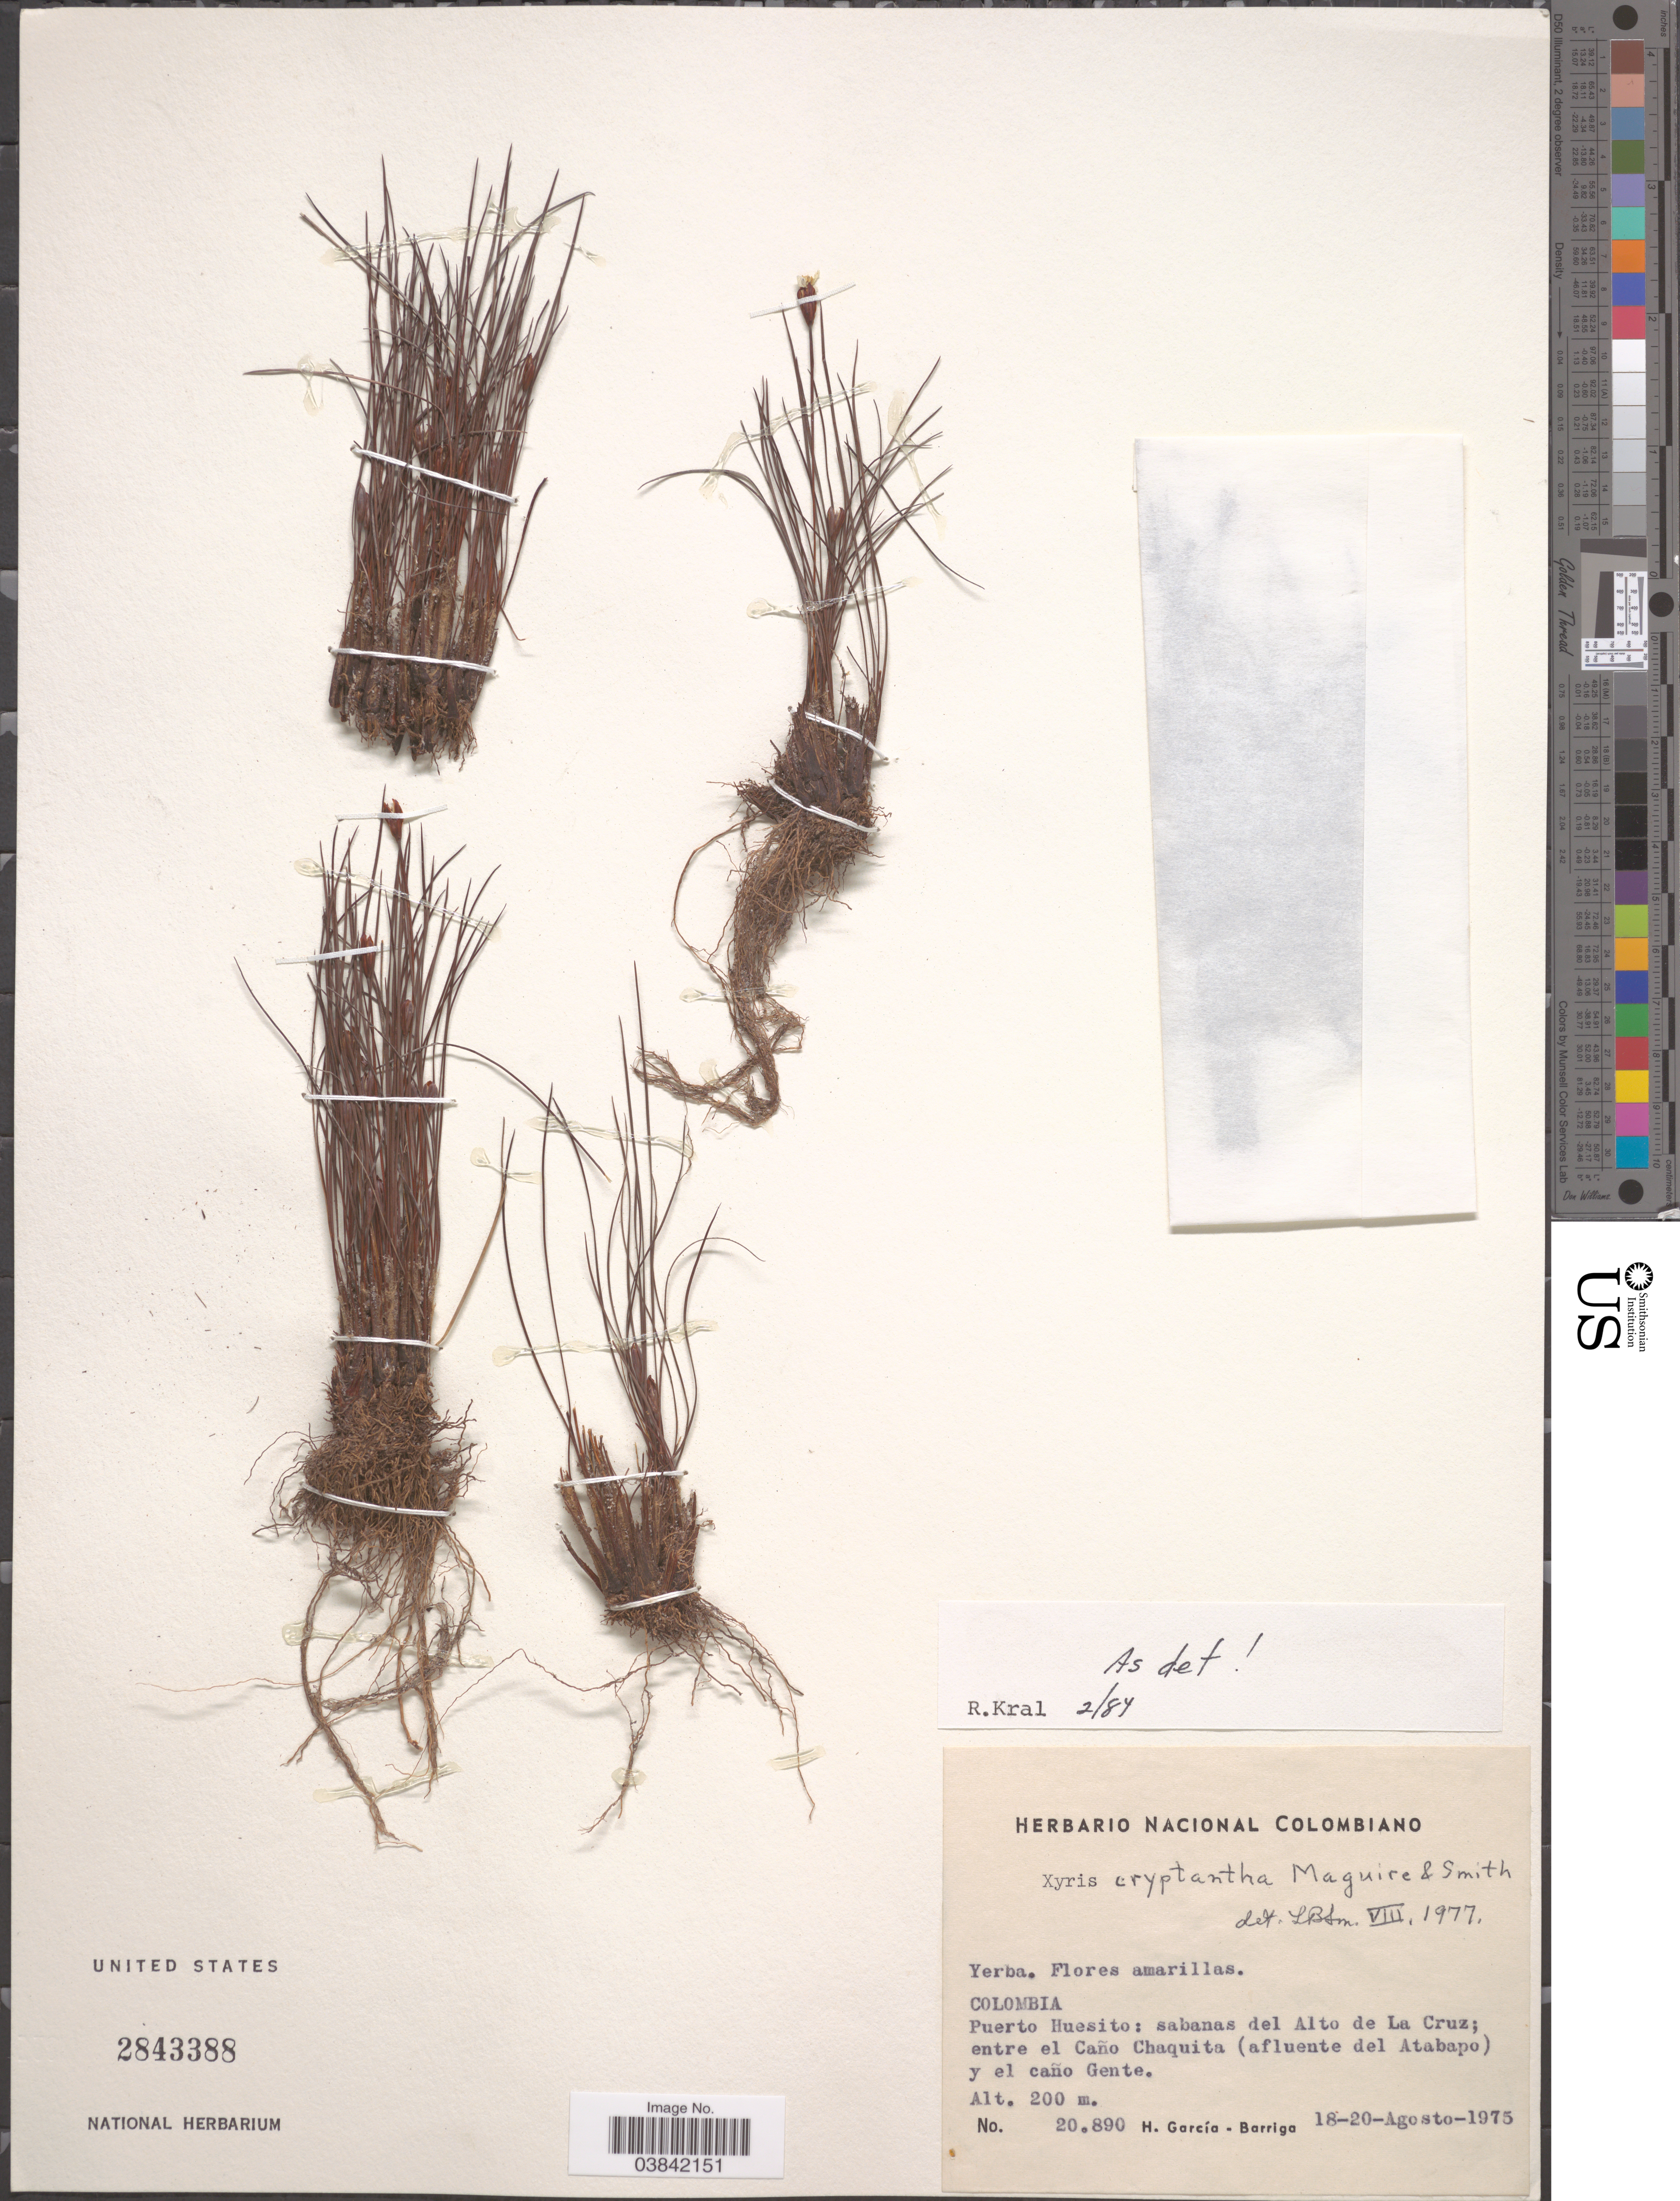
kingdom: Plantae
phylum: Tracheophyta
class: Liliopsida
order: Poales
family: Xyridaceae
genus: Xyris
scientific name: Xyris cryptantha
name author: Maguire & L.B. Sm.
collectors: H. García Barriga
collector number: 20890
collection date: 1975-08-18/1975-08-20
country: Colombia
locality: Puerto Huesito: sabanas del Alto de La Cruz; entre el Caño Chaquita (afluente del Atabapo) y el Caño Gente.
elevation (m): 200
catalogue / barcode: US 2843388